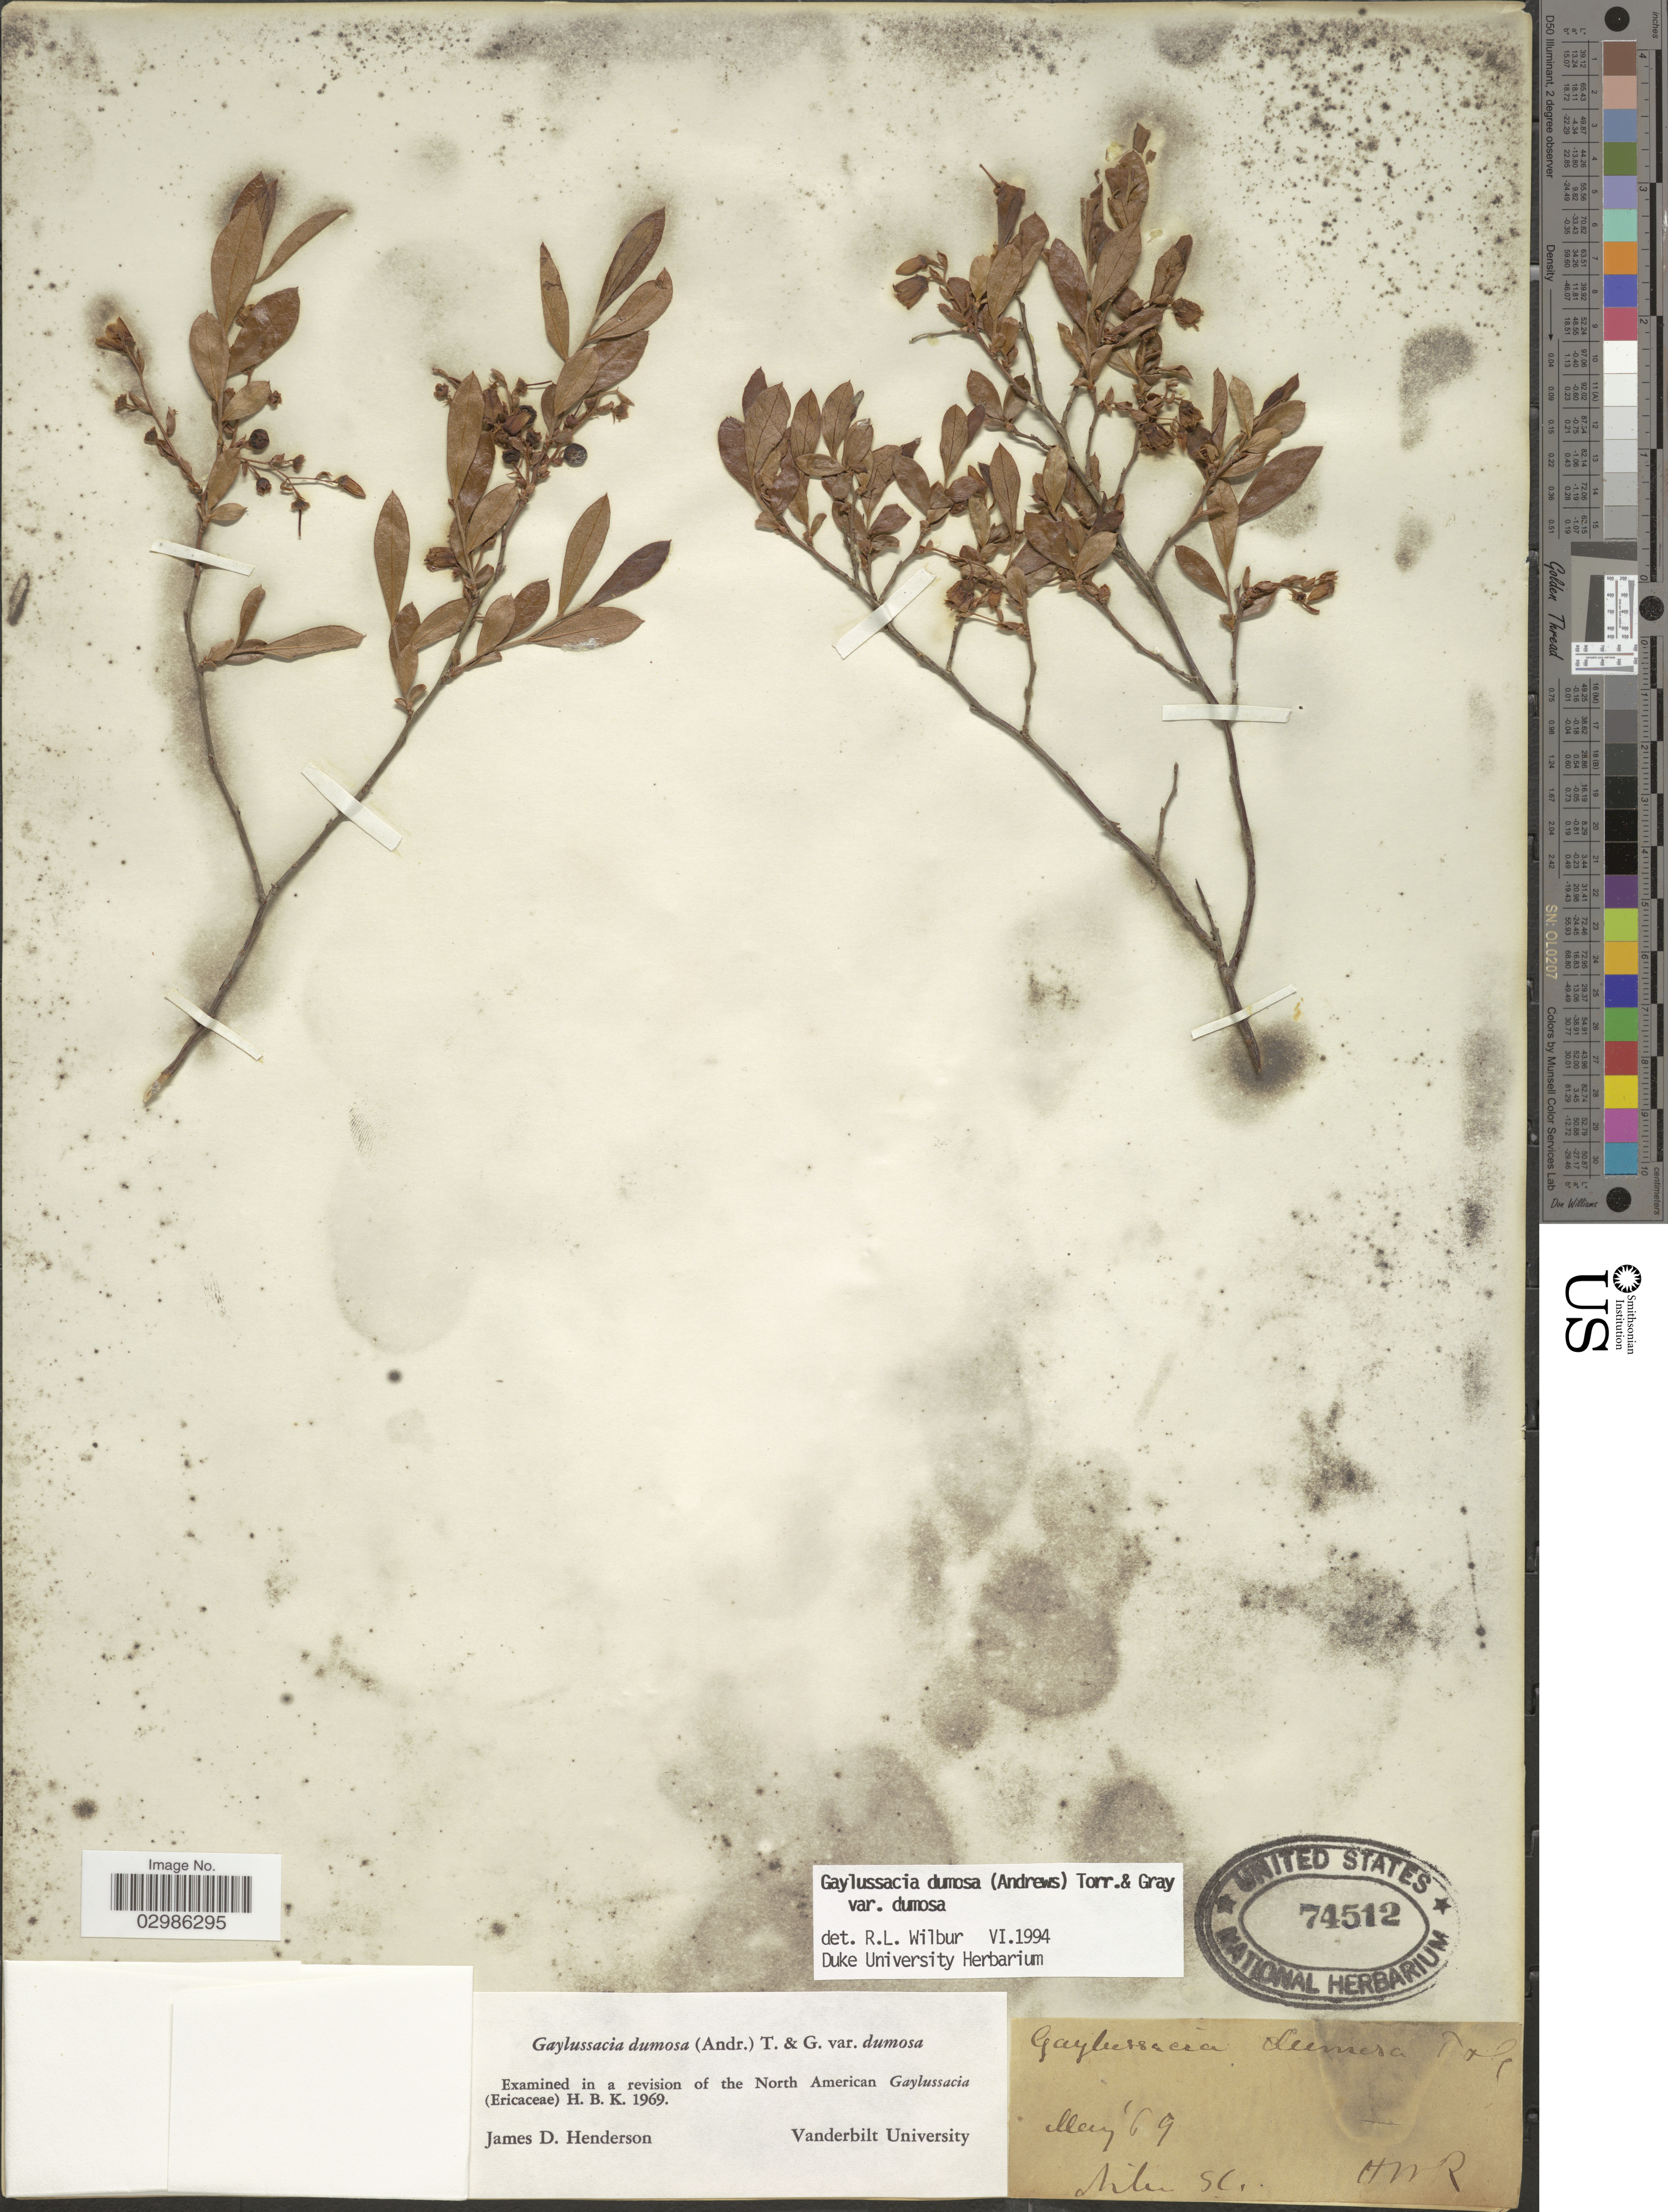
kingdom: Plantae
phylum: Tracheophyta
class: Magnoliopsida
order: Ericales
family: Ericaceae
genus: Gaylussacia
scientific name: Gaylussacia dumosa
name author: (Andrews) Torr. & A. Gray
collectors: H. W. R.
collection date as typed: Transcribed d/m/y: /6/69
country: United States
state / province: South Carolina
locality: Aiken.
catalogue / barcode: US 74512